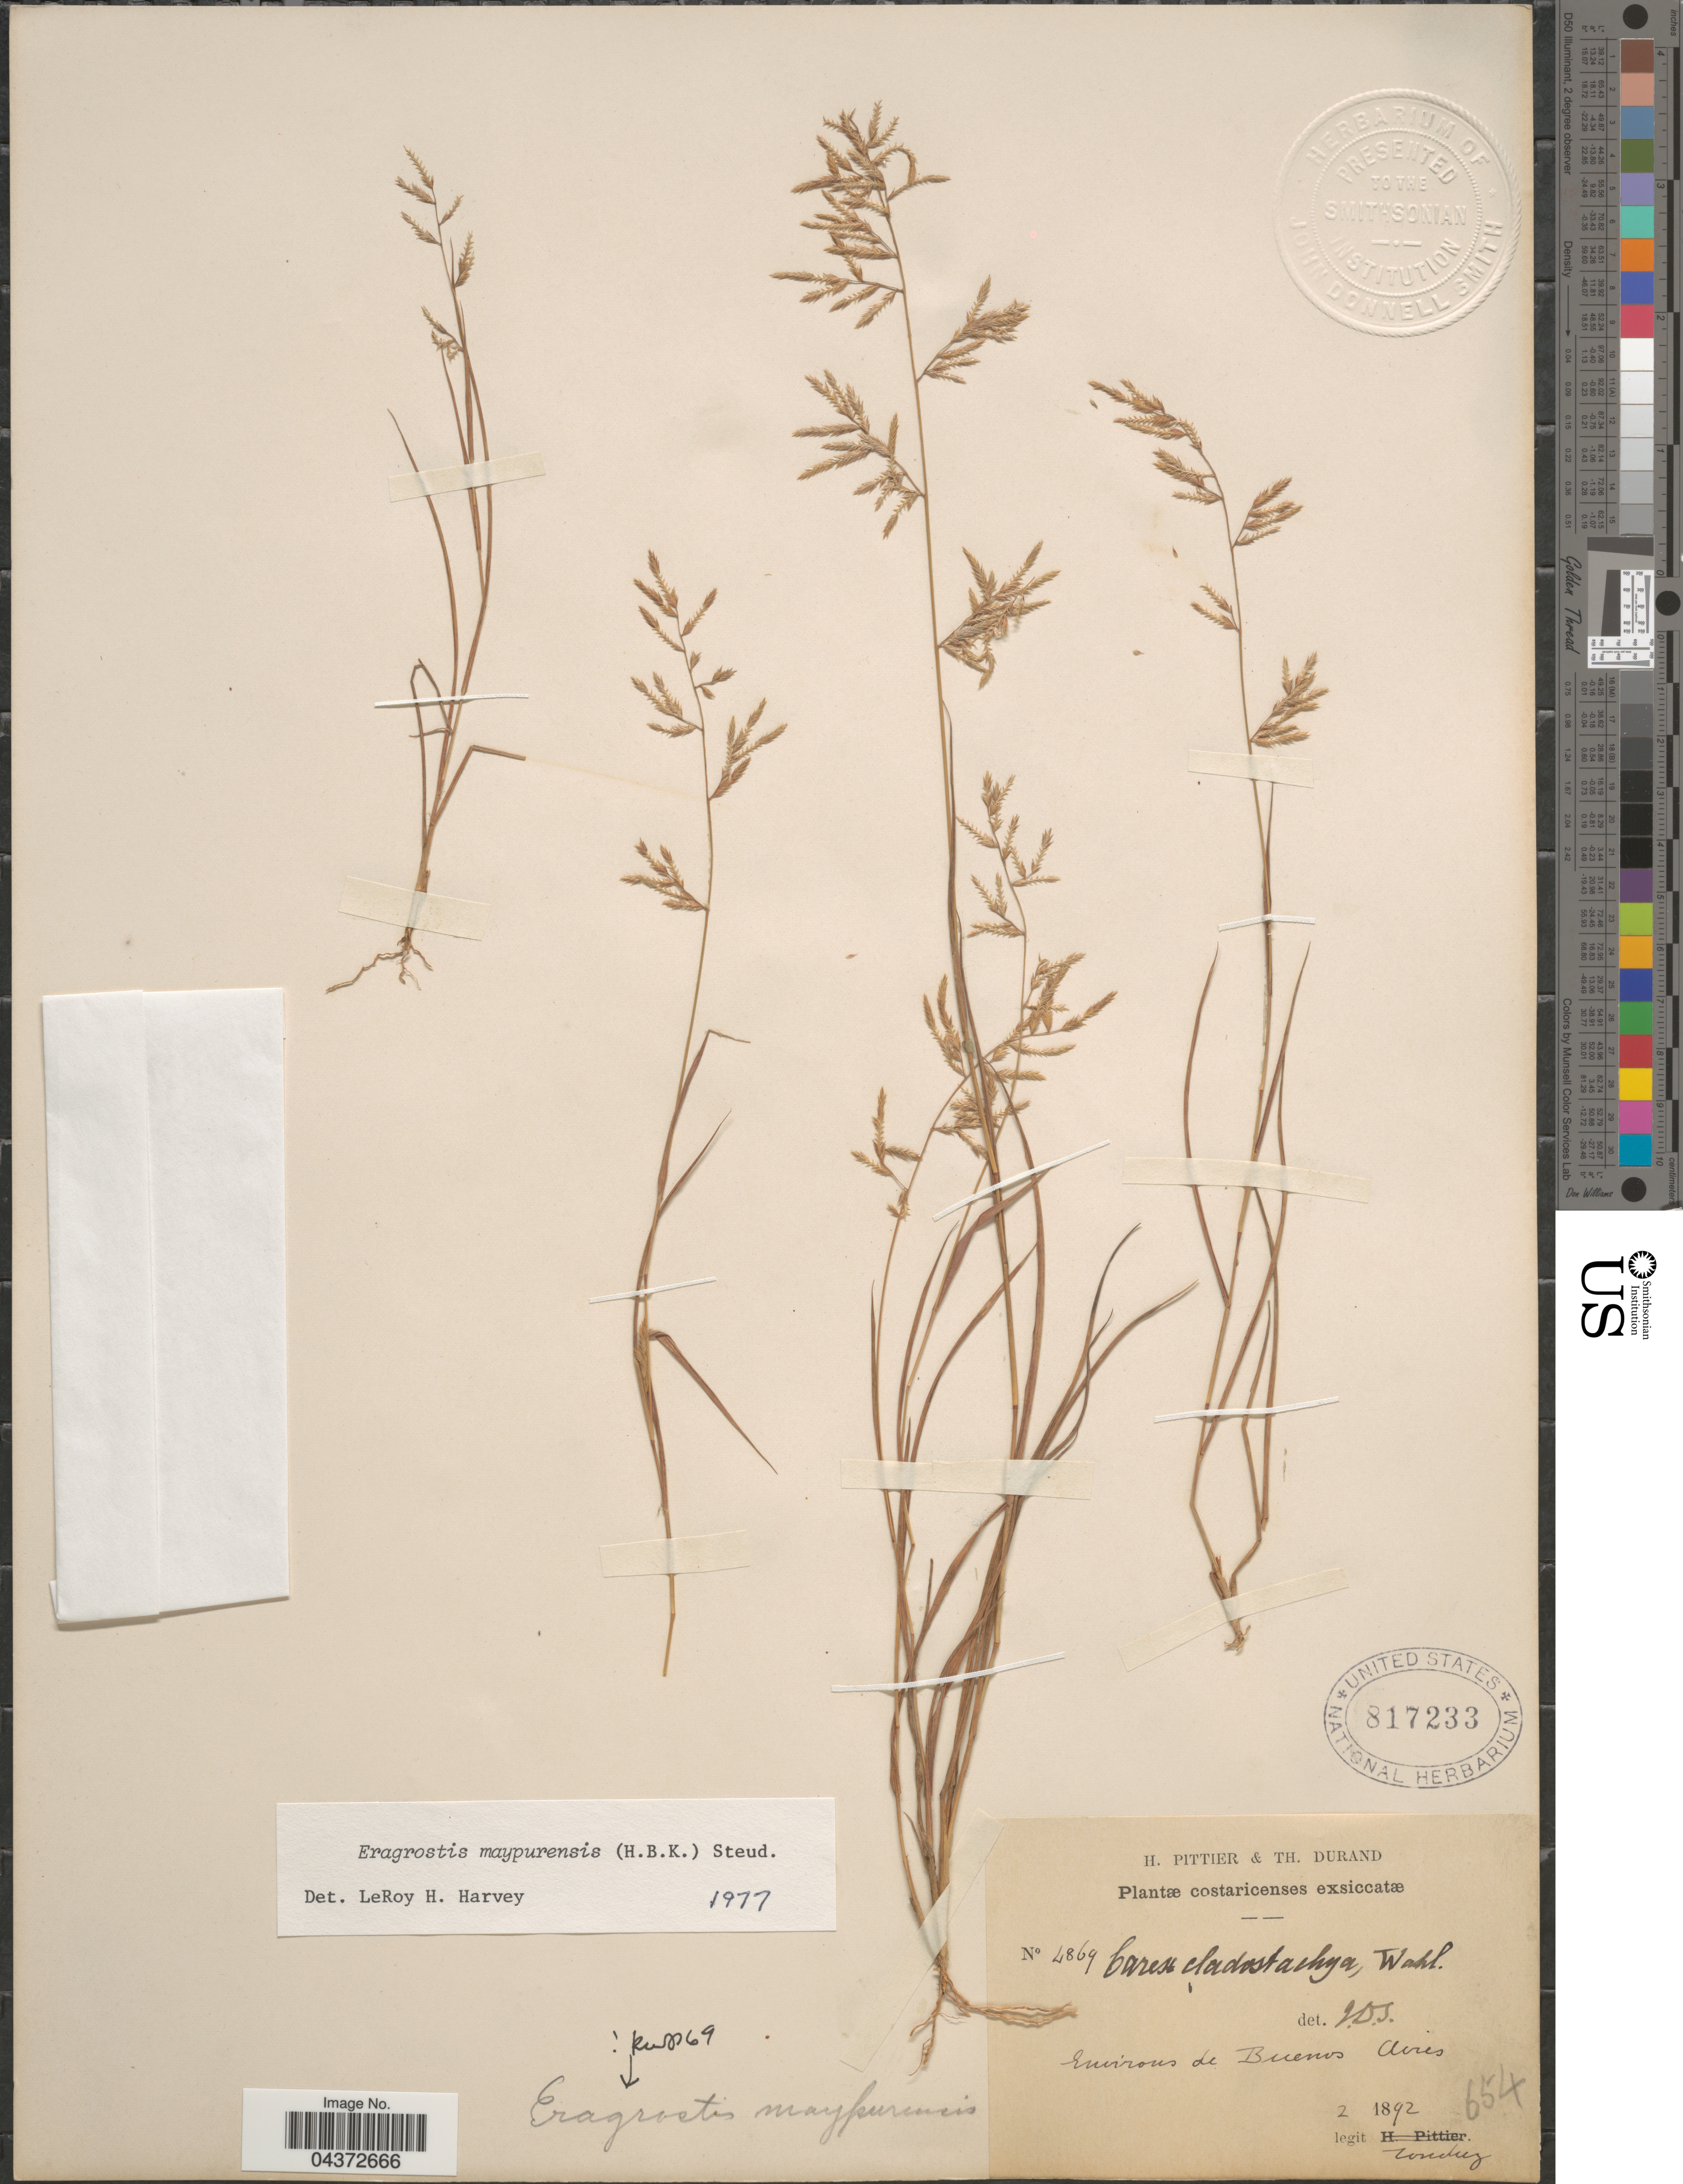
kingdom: Plantae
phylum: Tracheophyta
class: Liliopsida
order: Poales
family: Poaceae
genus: Eragrostis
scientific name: Eragrostis maypurensis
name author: (Kunth) Steud.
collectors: Tonduz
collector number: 4869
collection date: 1892-02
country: Costa Rica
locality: Environs de Buenos Aires.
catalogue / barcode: US 817233